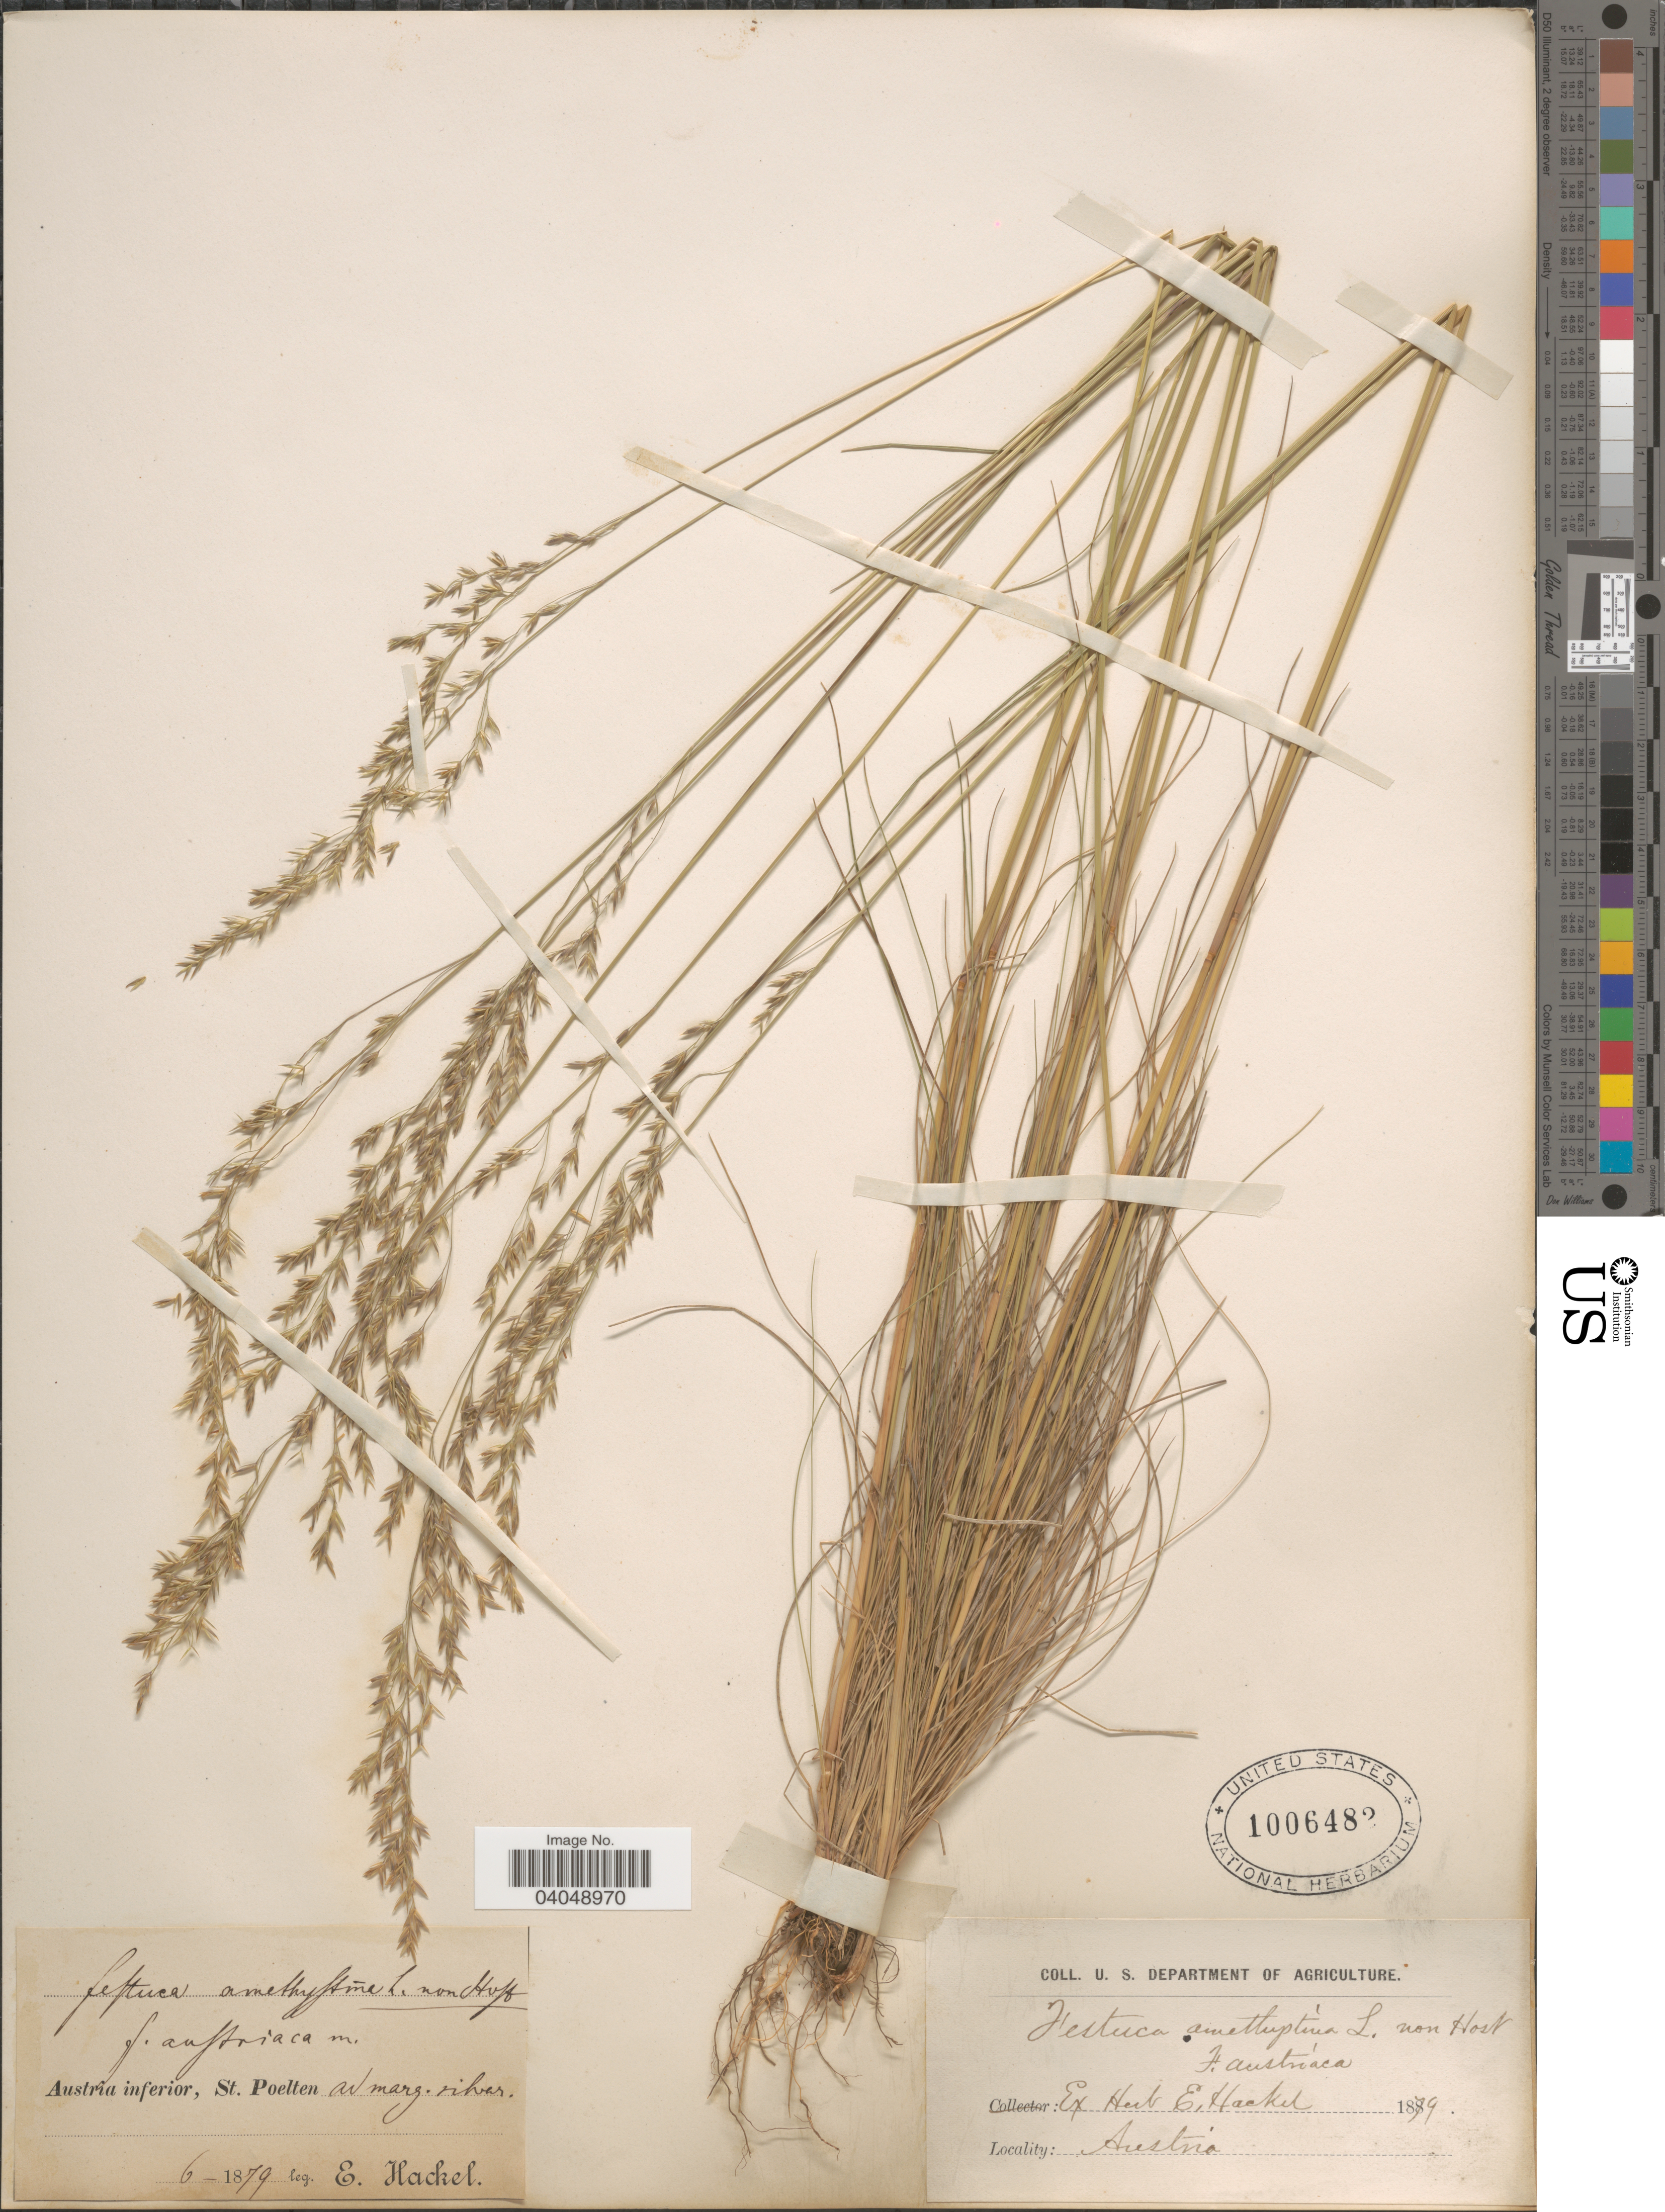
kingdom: Plantae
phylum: Tracheophyta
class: Liliopsida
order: Poales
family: Poaceae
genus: Festuca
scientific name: Festuca amethystina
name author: L.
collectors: E. Hackel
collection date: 1879-06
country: Austria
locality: Austria inferior, St. Poelten ad marg. silvas.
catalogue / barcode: US 1006482